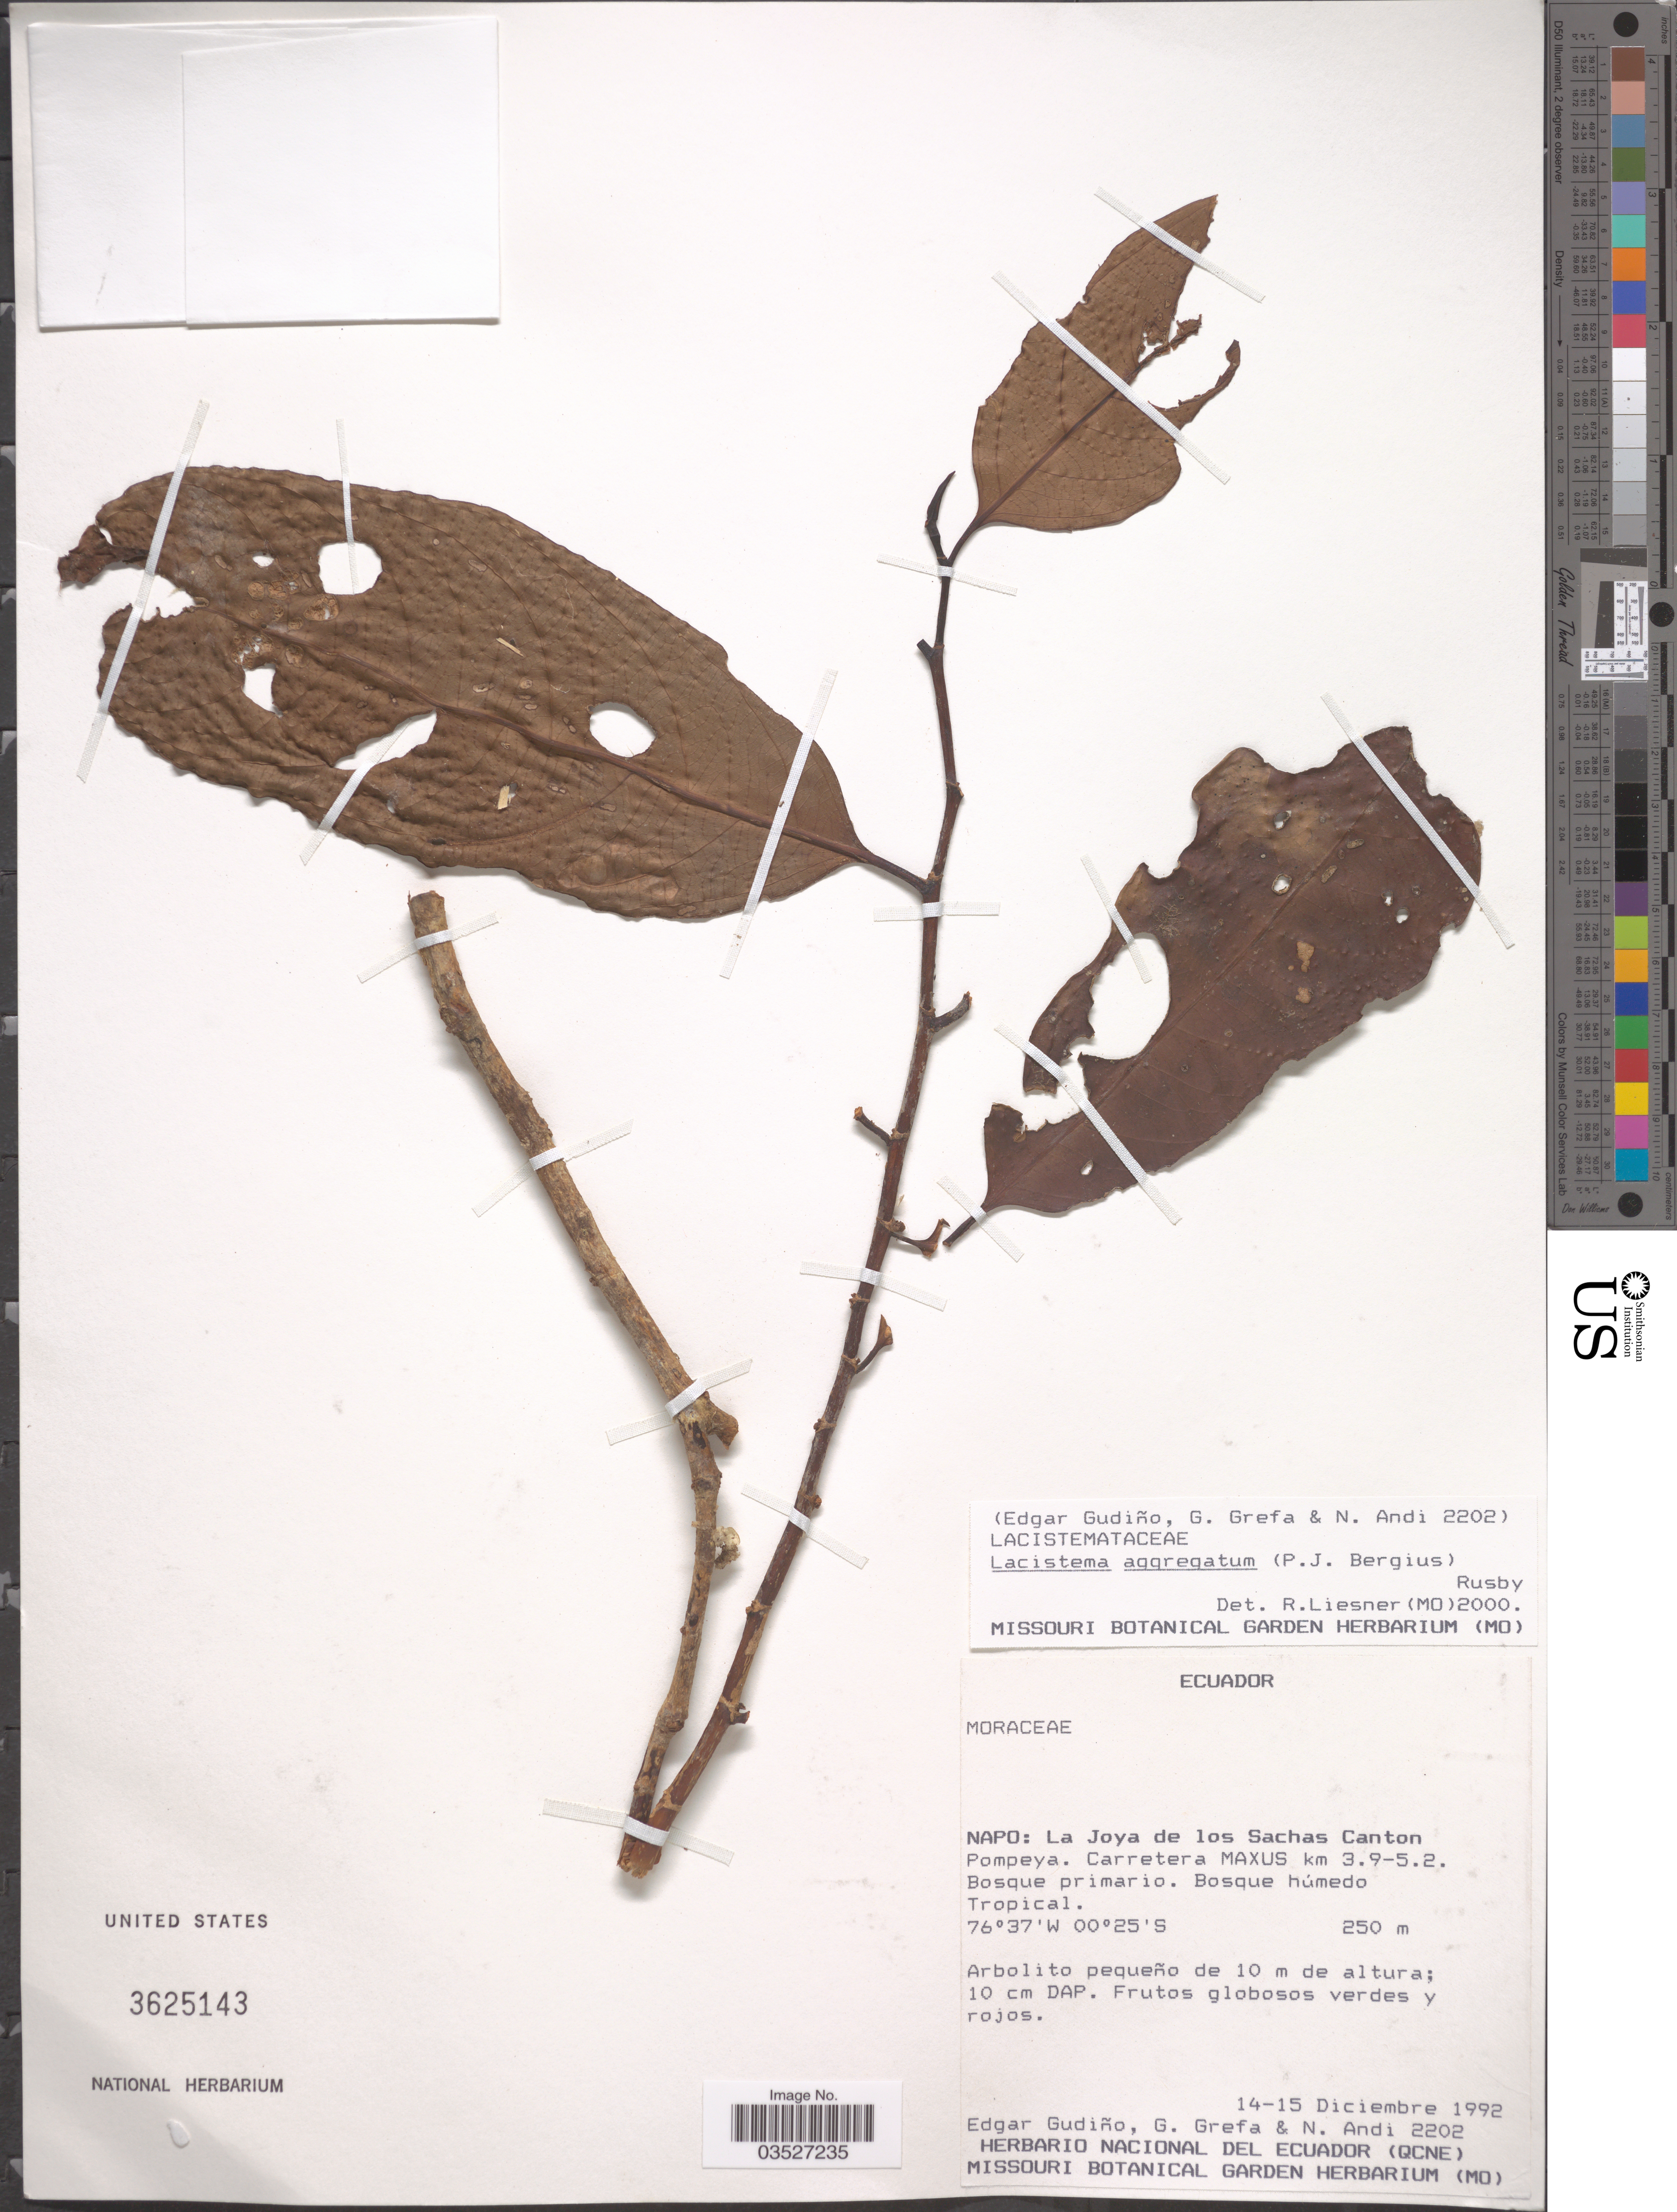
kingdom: Plantae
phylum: Tracheophyta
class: Magnoliopsida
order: Malpighiales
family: Lacistemataceae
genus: Lacistema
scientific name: Lacistema aggregatum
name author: (P.J. Bergius) Rusby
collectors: E. Gudiño, G. Grefa & N. Andi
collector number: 2202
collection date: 1992-12-14/1992-12-15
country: Ecuador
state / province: Napo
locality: La Joya de los Sachas Canton Pompeya. Carretera Maxus km 3.9-5.2.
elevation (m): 250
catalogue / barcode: US 3625143